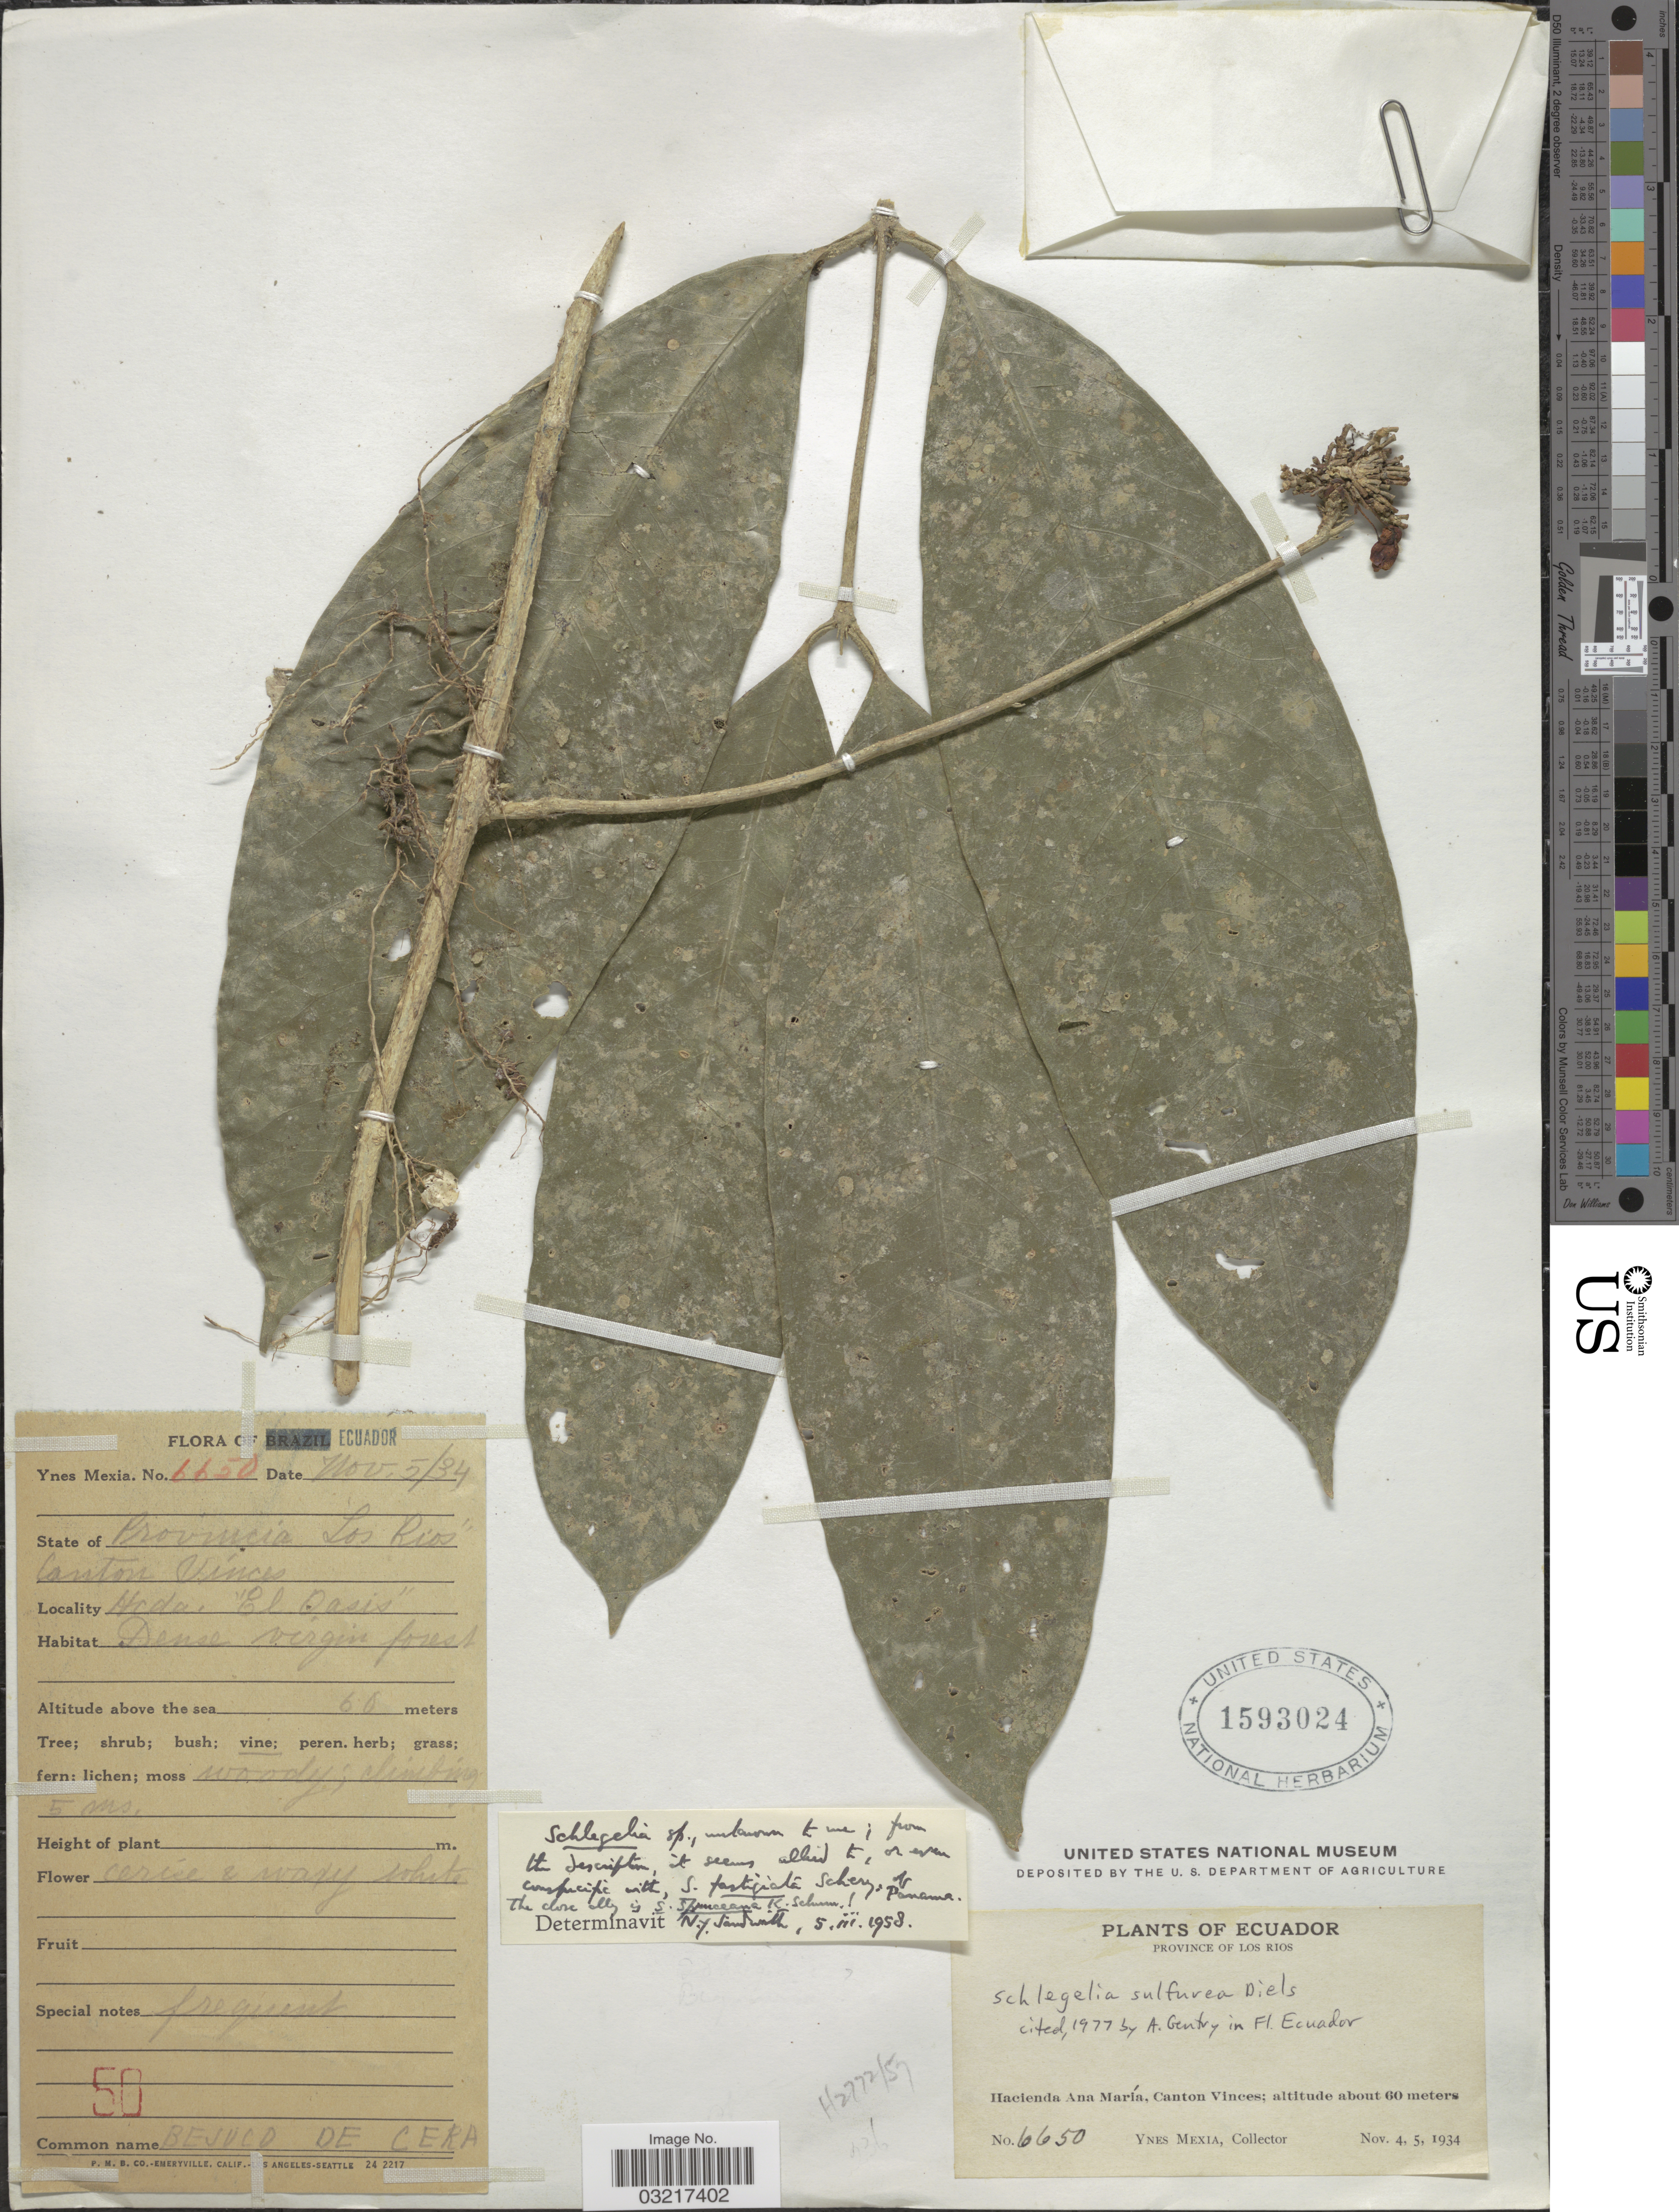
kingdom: Plantae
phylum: Tracheophyta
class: Magnoliopsida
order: Lamiales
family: Schlegeliaceae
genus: Schlegelia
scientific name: Schlegelia sulphurea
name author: Diels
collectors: Y. Mexia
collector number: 6650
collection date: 1934-11-05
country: Ecuador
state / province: Los Ríos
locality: Canton Vinces. Hcda. "El Oasis". Hacienda Ana María.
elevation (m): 60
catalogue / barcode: US 1593024